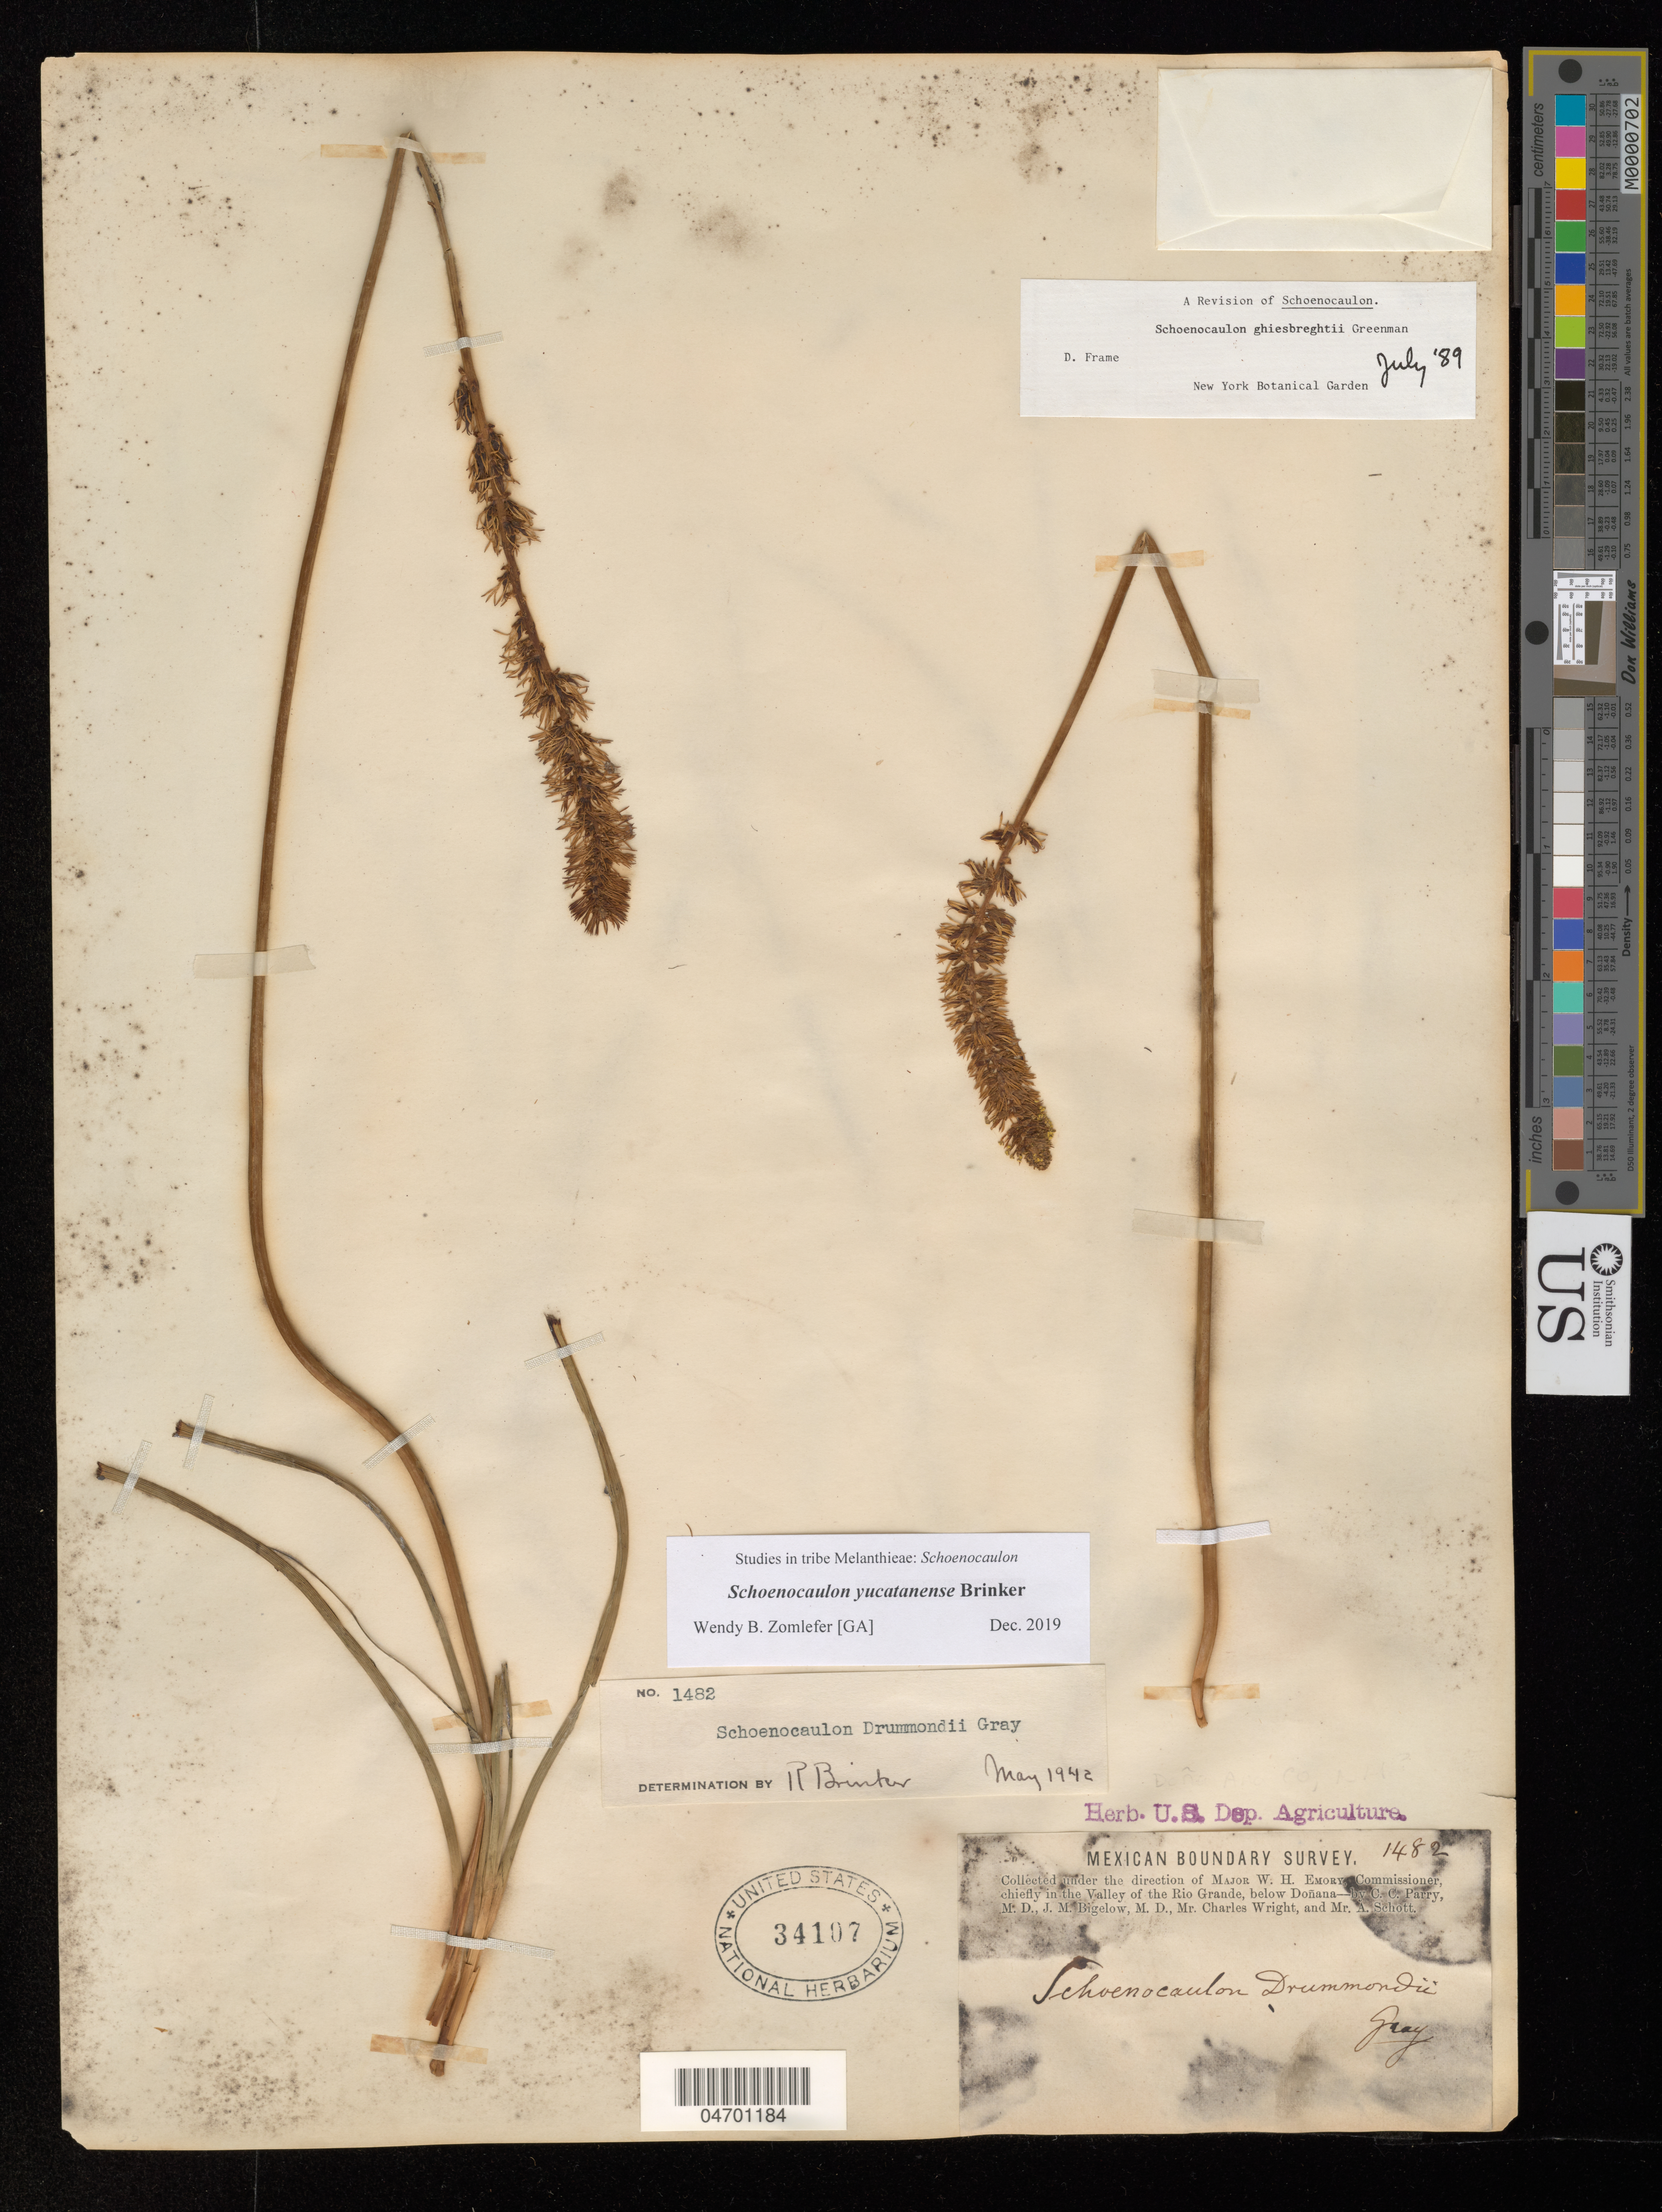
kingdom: Plantae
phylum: Tracheophyta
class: Liliopsida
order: Liliales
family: Melanthiaceae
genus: Schoenocaulon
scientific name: Schoenocaulon sp.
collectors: C. C. Parry, J. M. Bigelow, C. Wright & A. Schott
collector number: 1482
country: Mexico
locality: In the Valley of the Rio Grande, below Doñana. Mexican Boundary Survey.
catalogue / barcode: US 34107